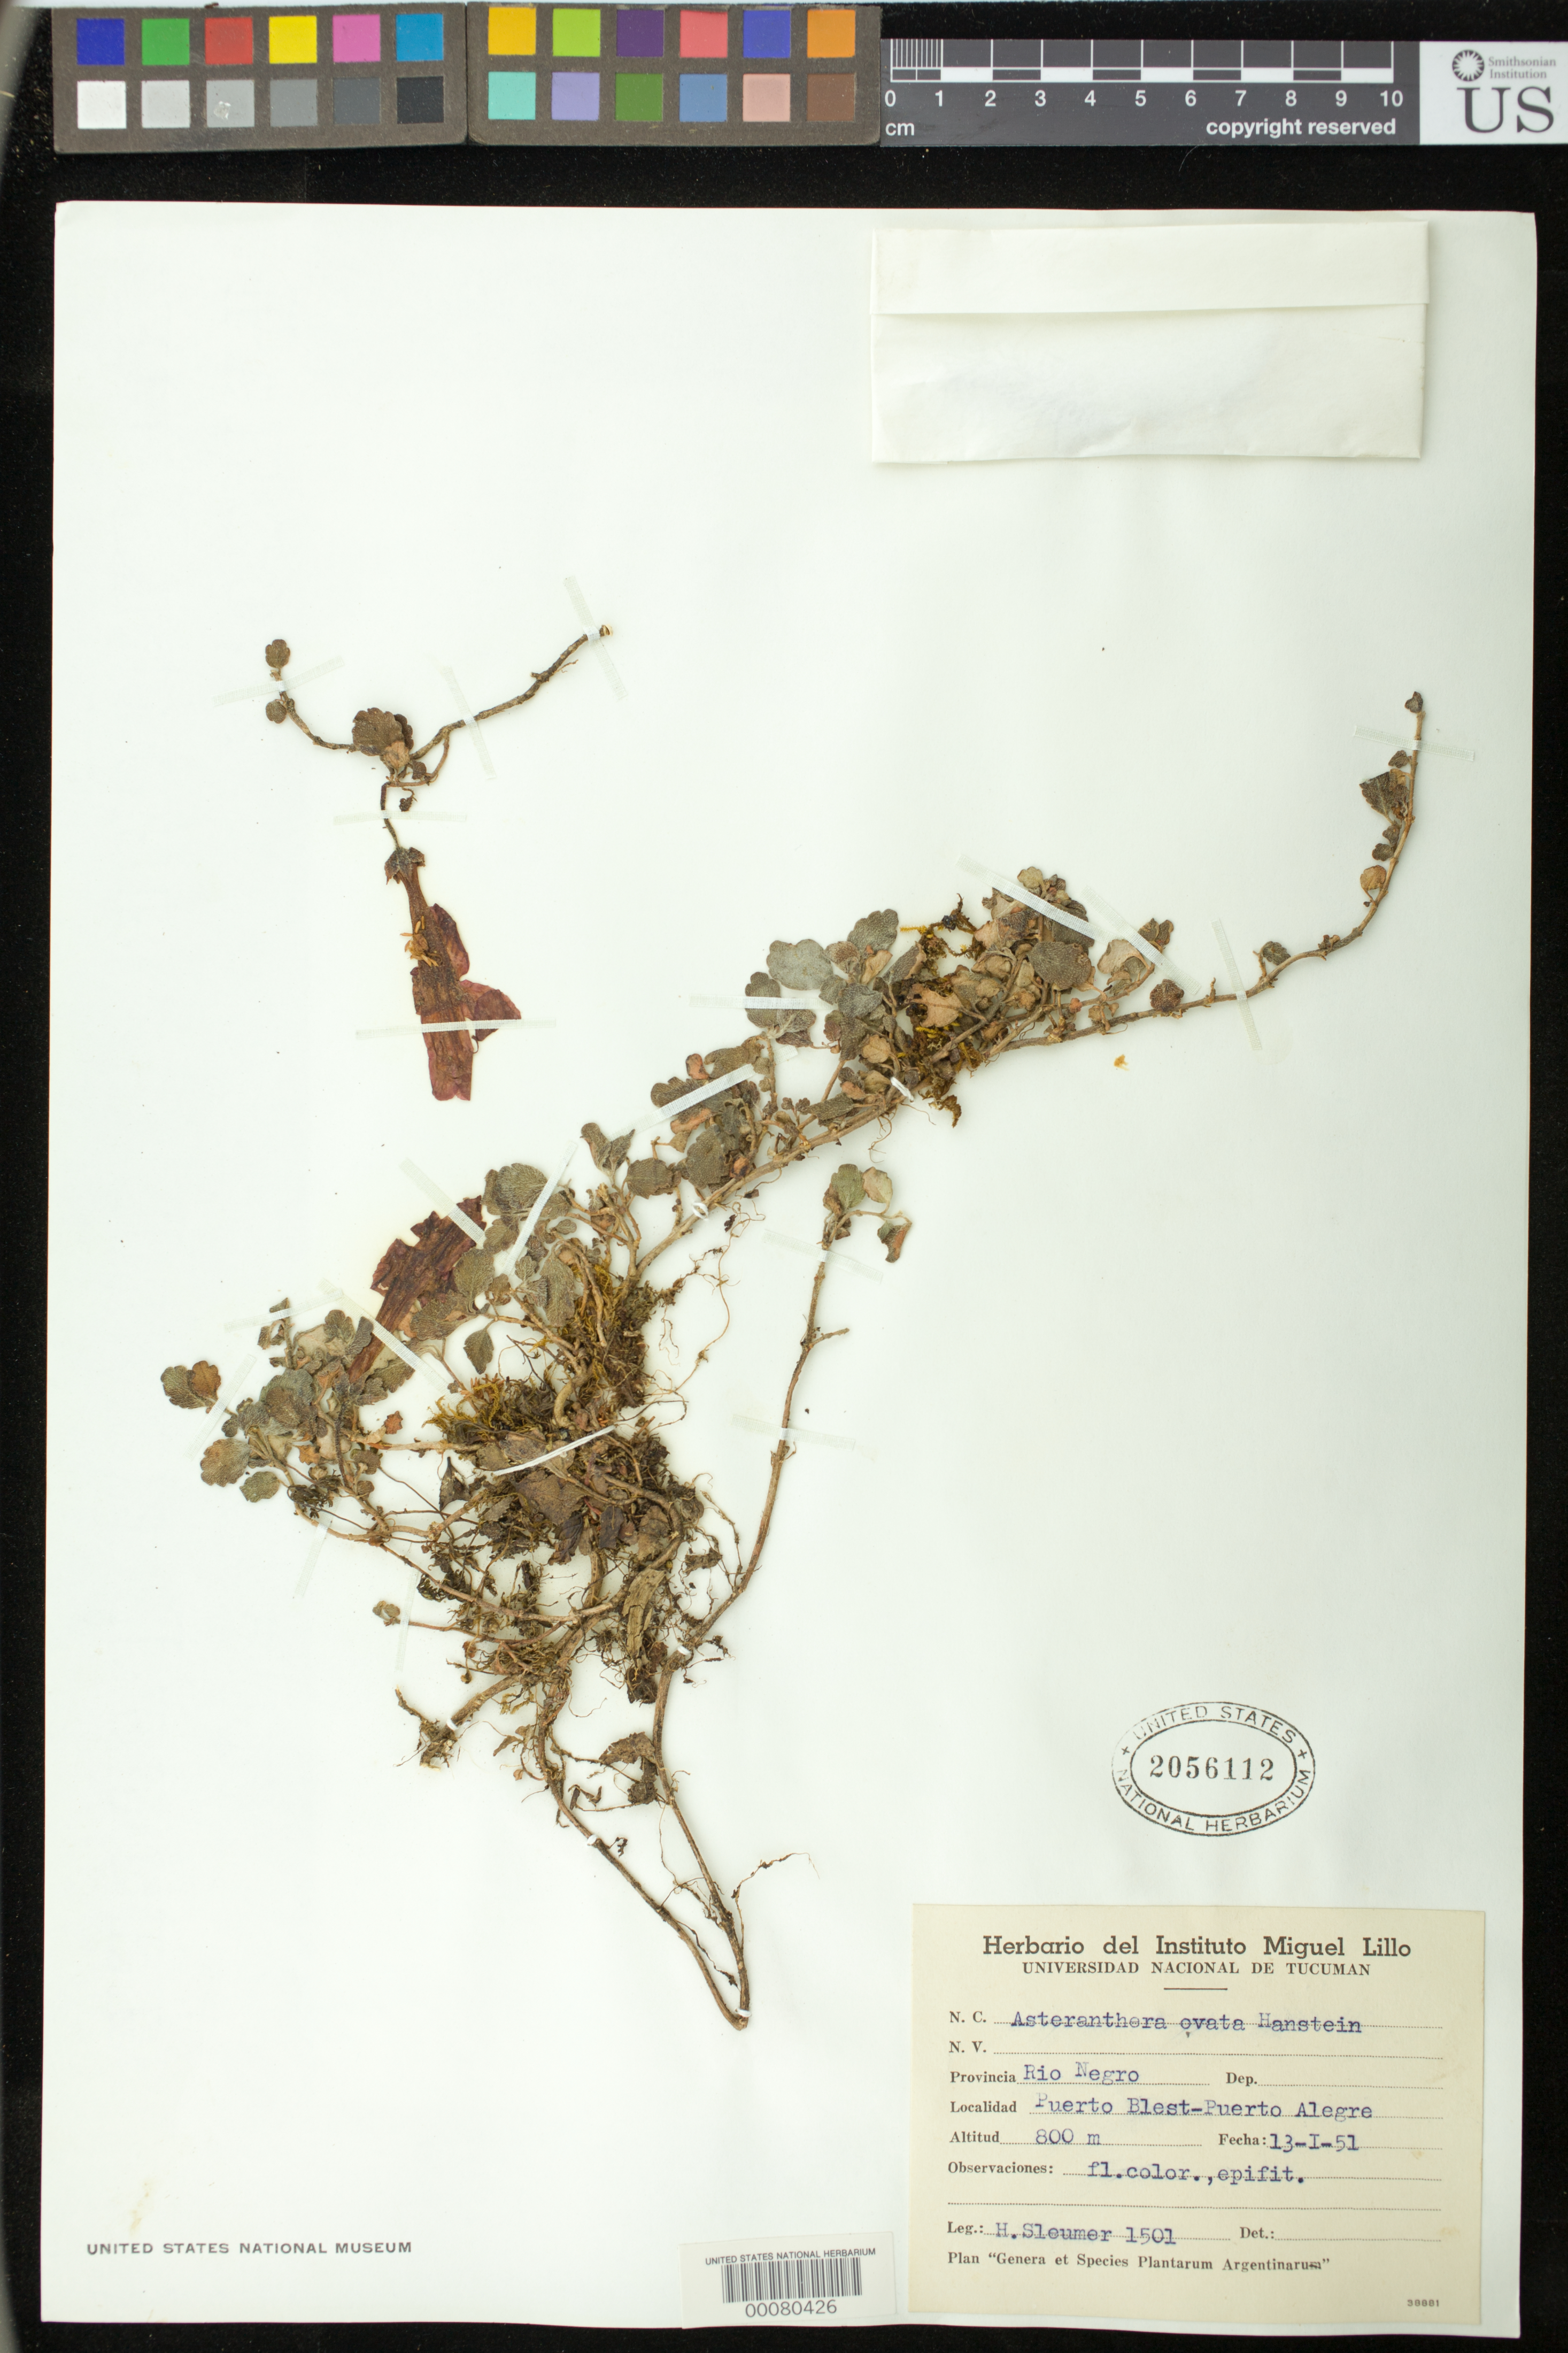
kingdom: Plantae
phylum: Tracheophyta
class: Magnoliopsida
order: Lamiales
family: Gesneriaceae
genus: Asteranthera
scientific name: Asteranthera ovata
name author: (Cav.) Hanst.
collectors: H. O. Sleumer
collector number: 1501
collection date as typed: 13 Jan 1951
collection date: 1951-01-13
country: Argentina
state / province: Río Negro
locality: Puerto Blest - Puerto Alegre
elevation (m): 800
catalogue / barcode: US 2056112